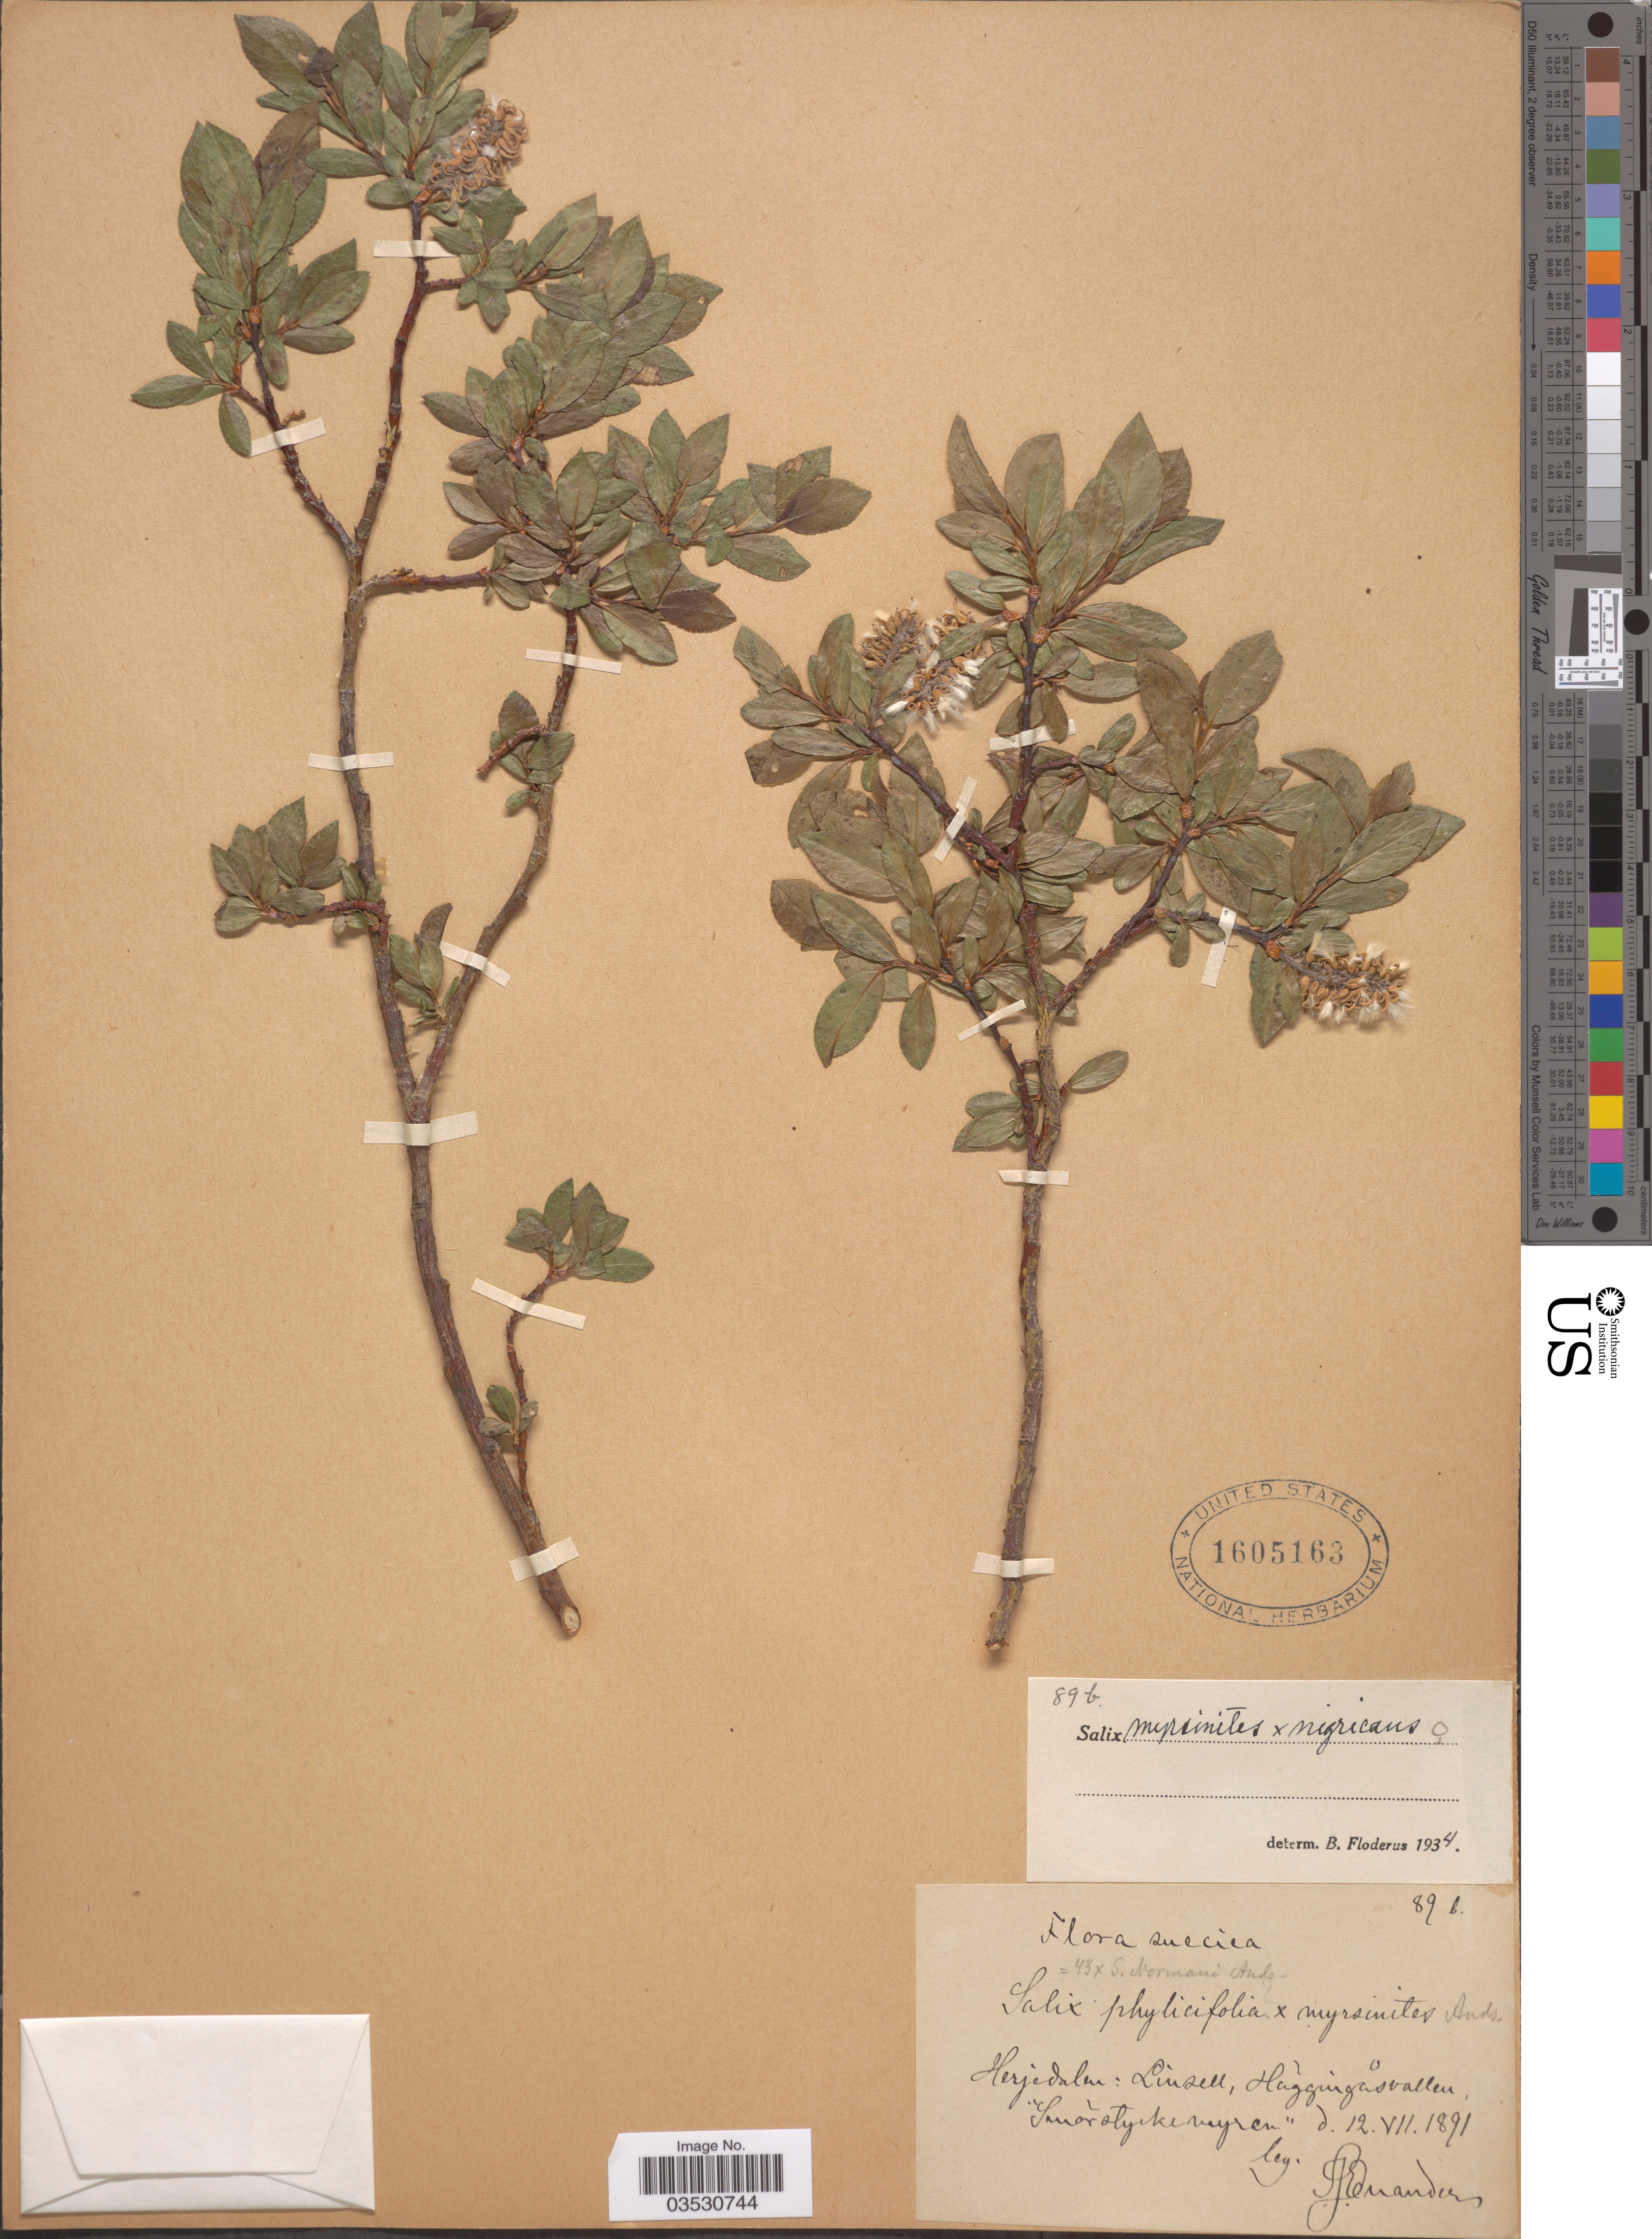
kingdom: Plantae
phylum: Tracheophyta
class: Magnoliopsida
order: Malpighiales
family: Salicaceae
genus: Salix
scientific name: Salix myrsinites x S. nigricans Sm.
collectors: S. Enander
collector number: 89b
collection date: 1891-07-12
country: Sweden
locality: Suecica. Herjedalen: Linsell, Häggingåsvallen, "Smarstyckemyren" [interpreted].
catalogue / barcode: US 1605163